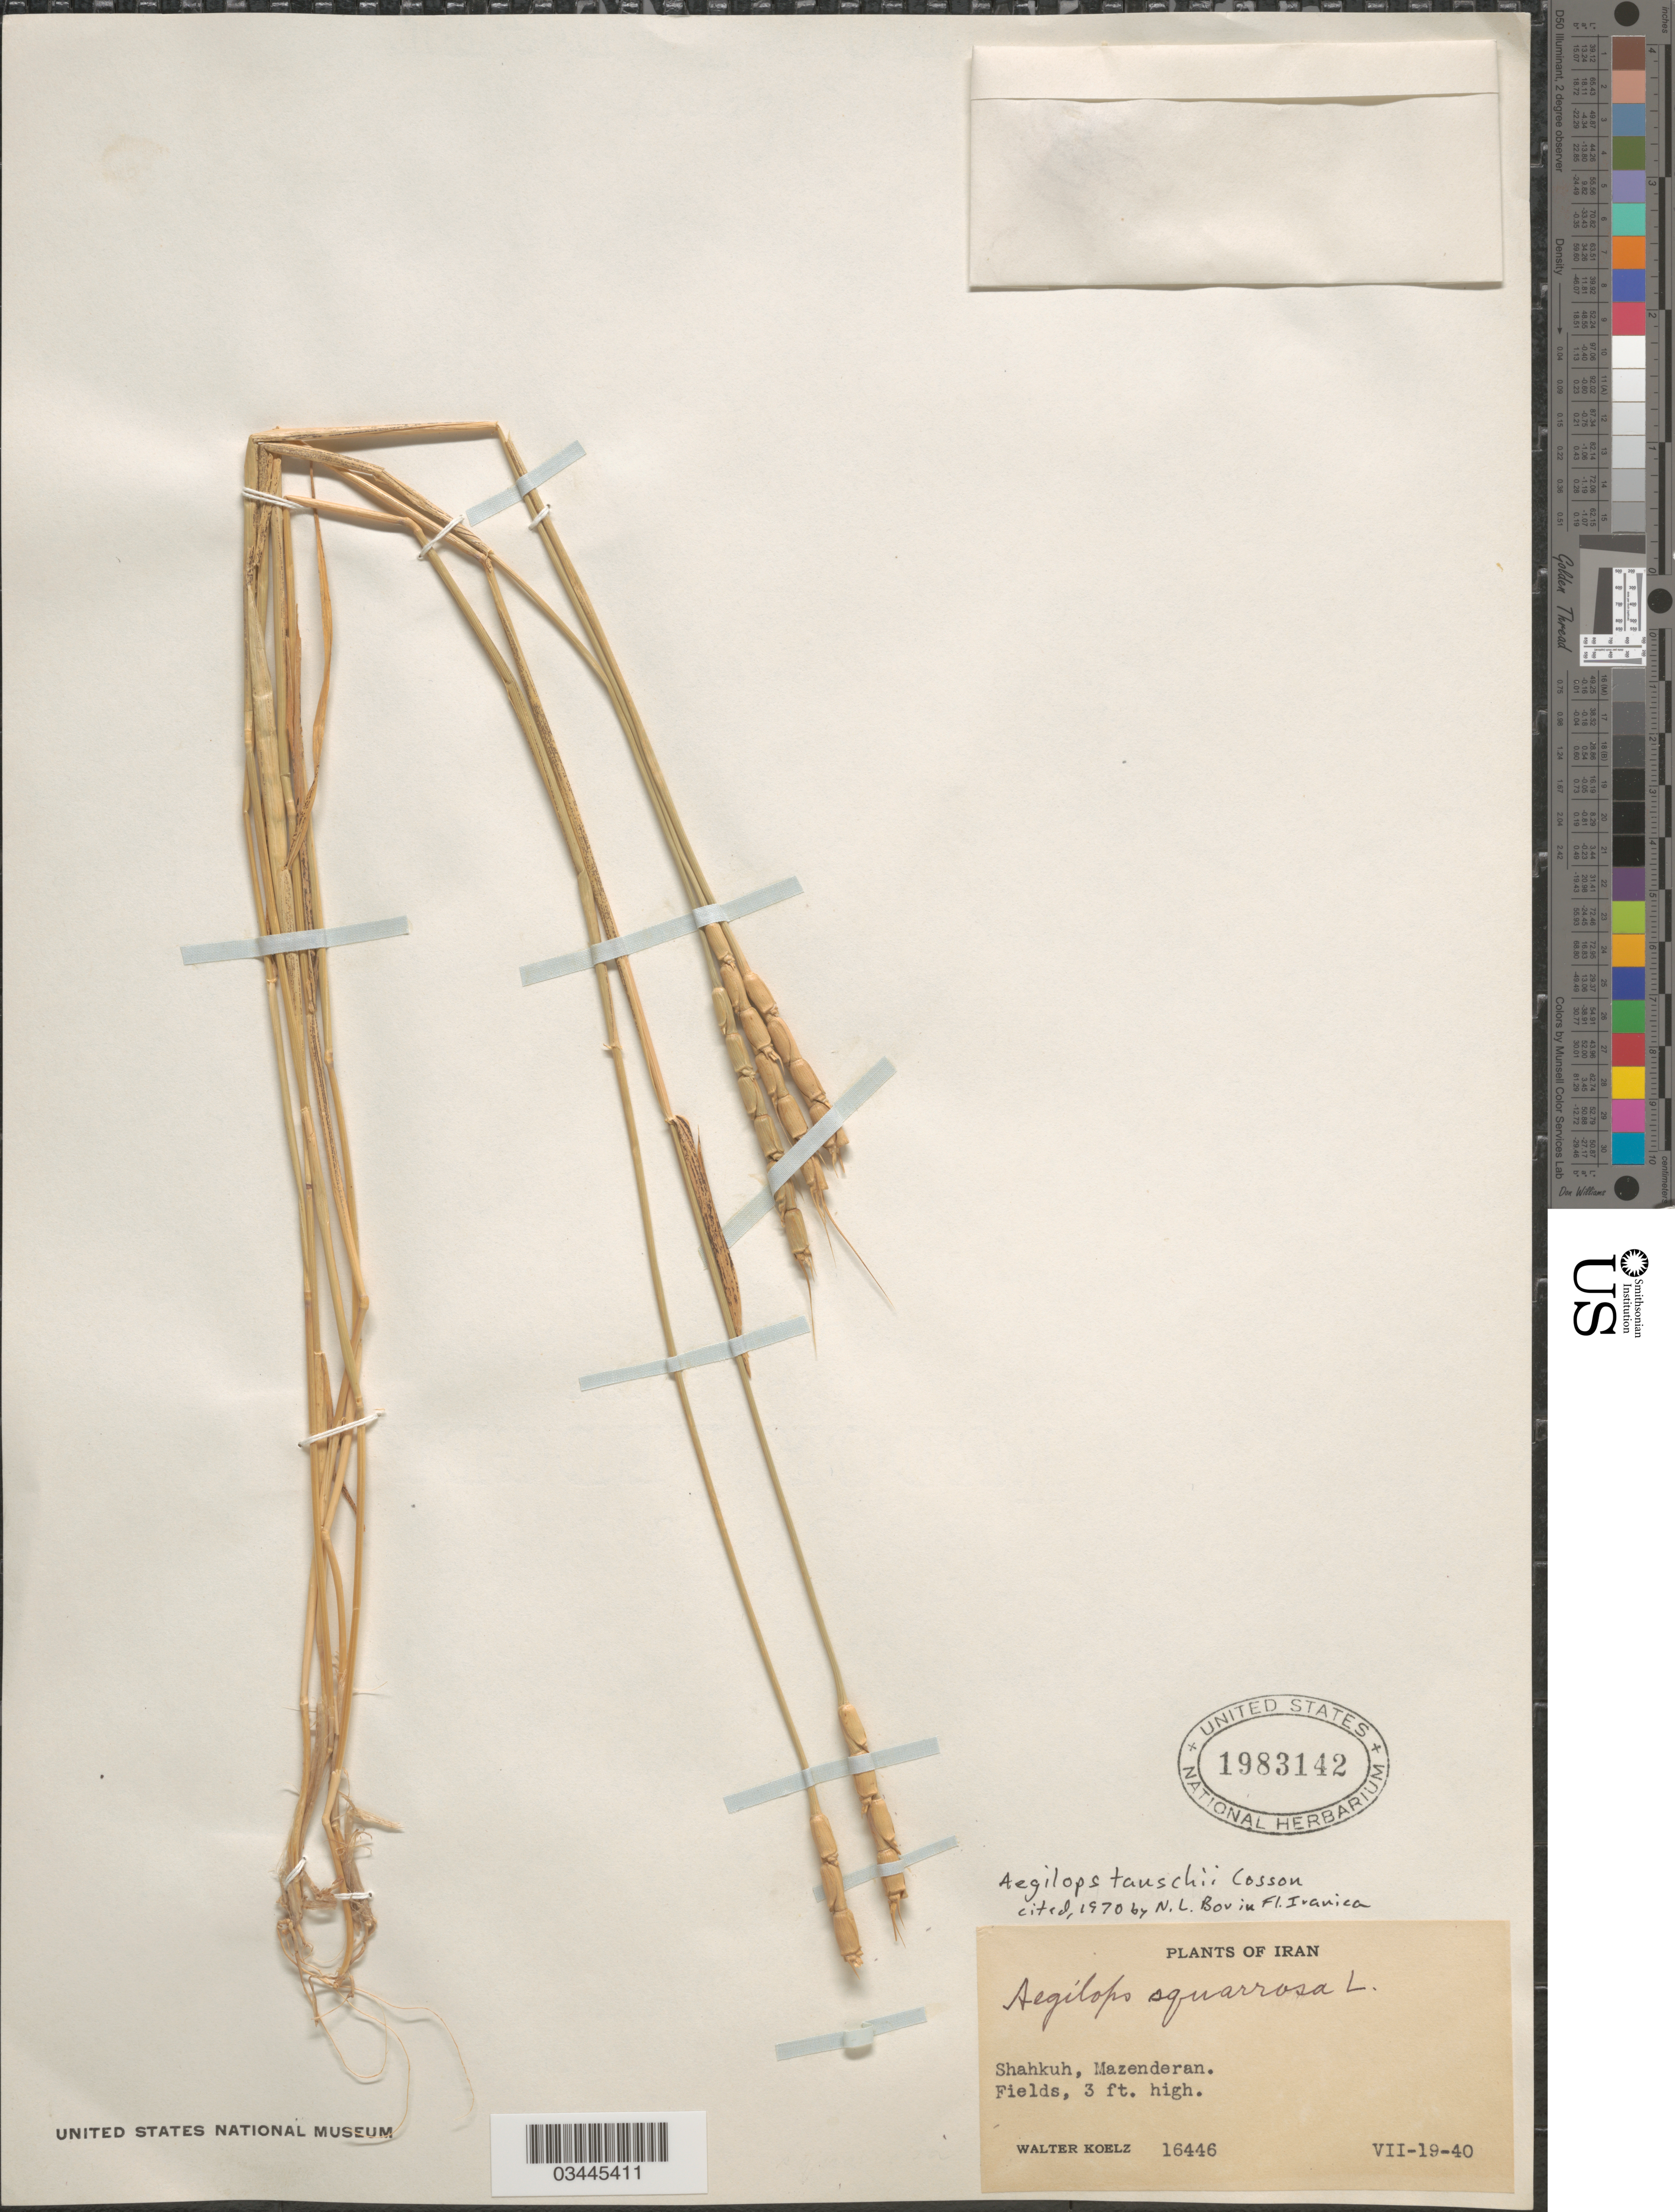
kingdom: Plantae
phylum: Tracheophyta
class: Liliopsida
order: Poales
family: Poaceae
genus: Aegilops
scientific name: Aegilops tauschii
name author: Coss.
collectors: W. N. Koelz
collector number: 16446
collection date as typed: Transcribed d/m/y: 19/7/40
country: Iran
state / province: Mazandaran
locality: Shahkuh, Mazenderan.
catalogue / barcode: US 1983142